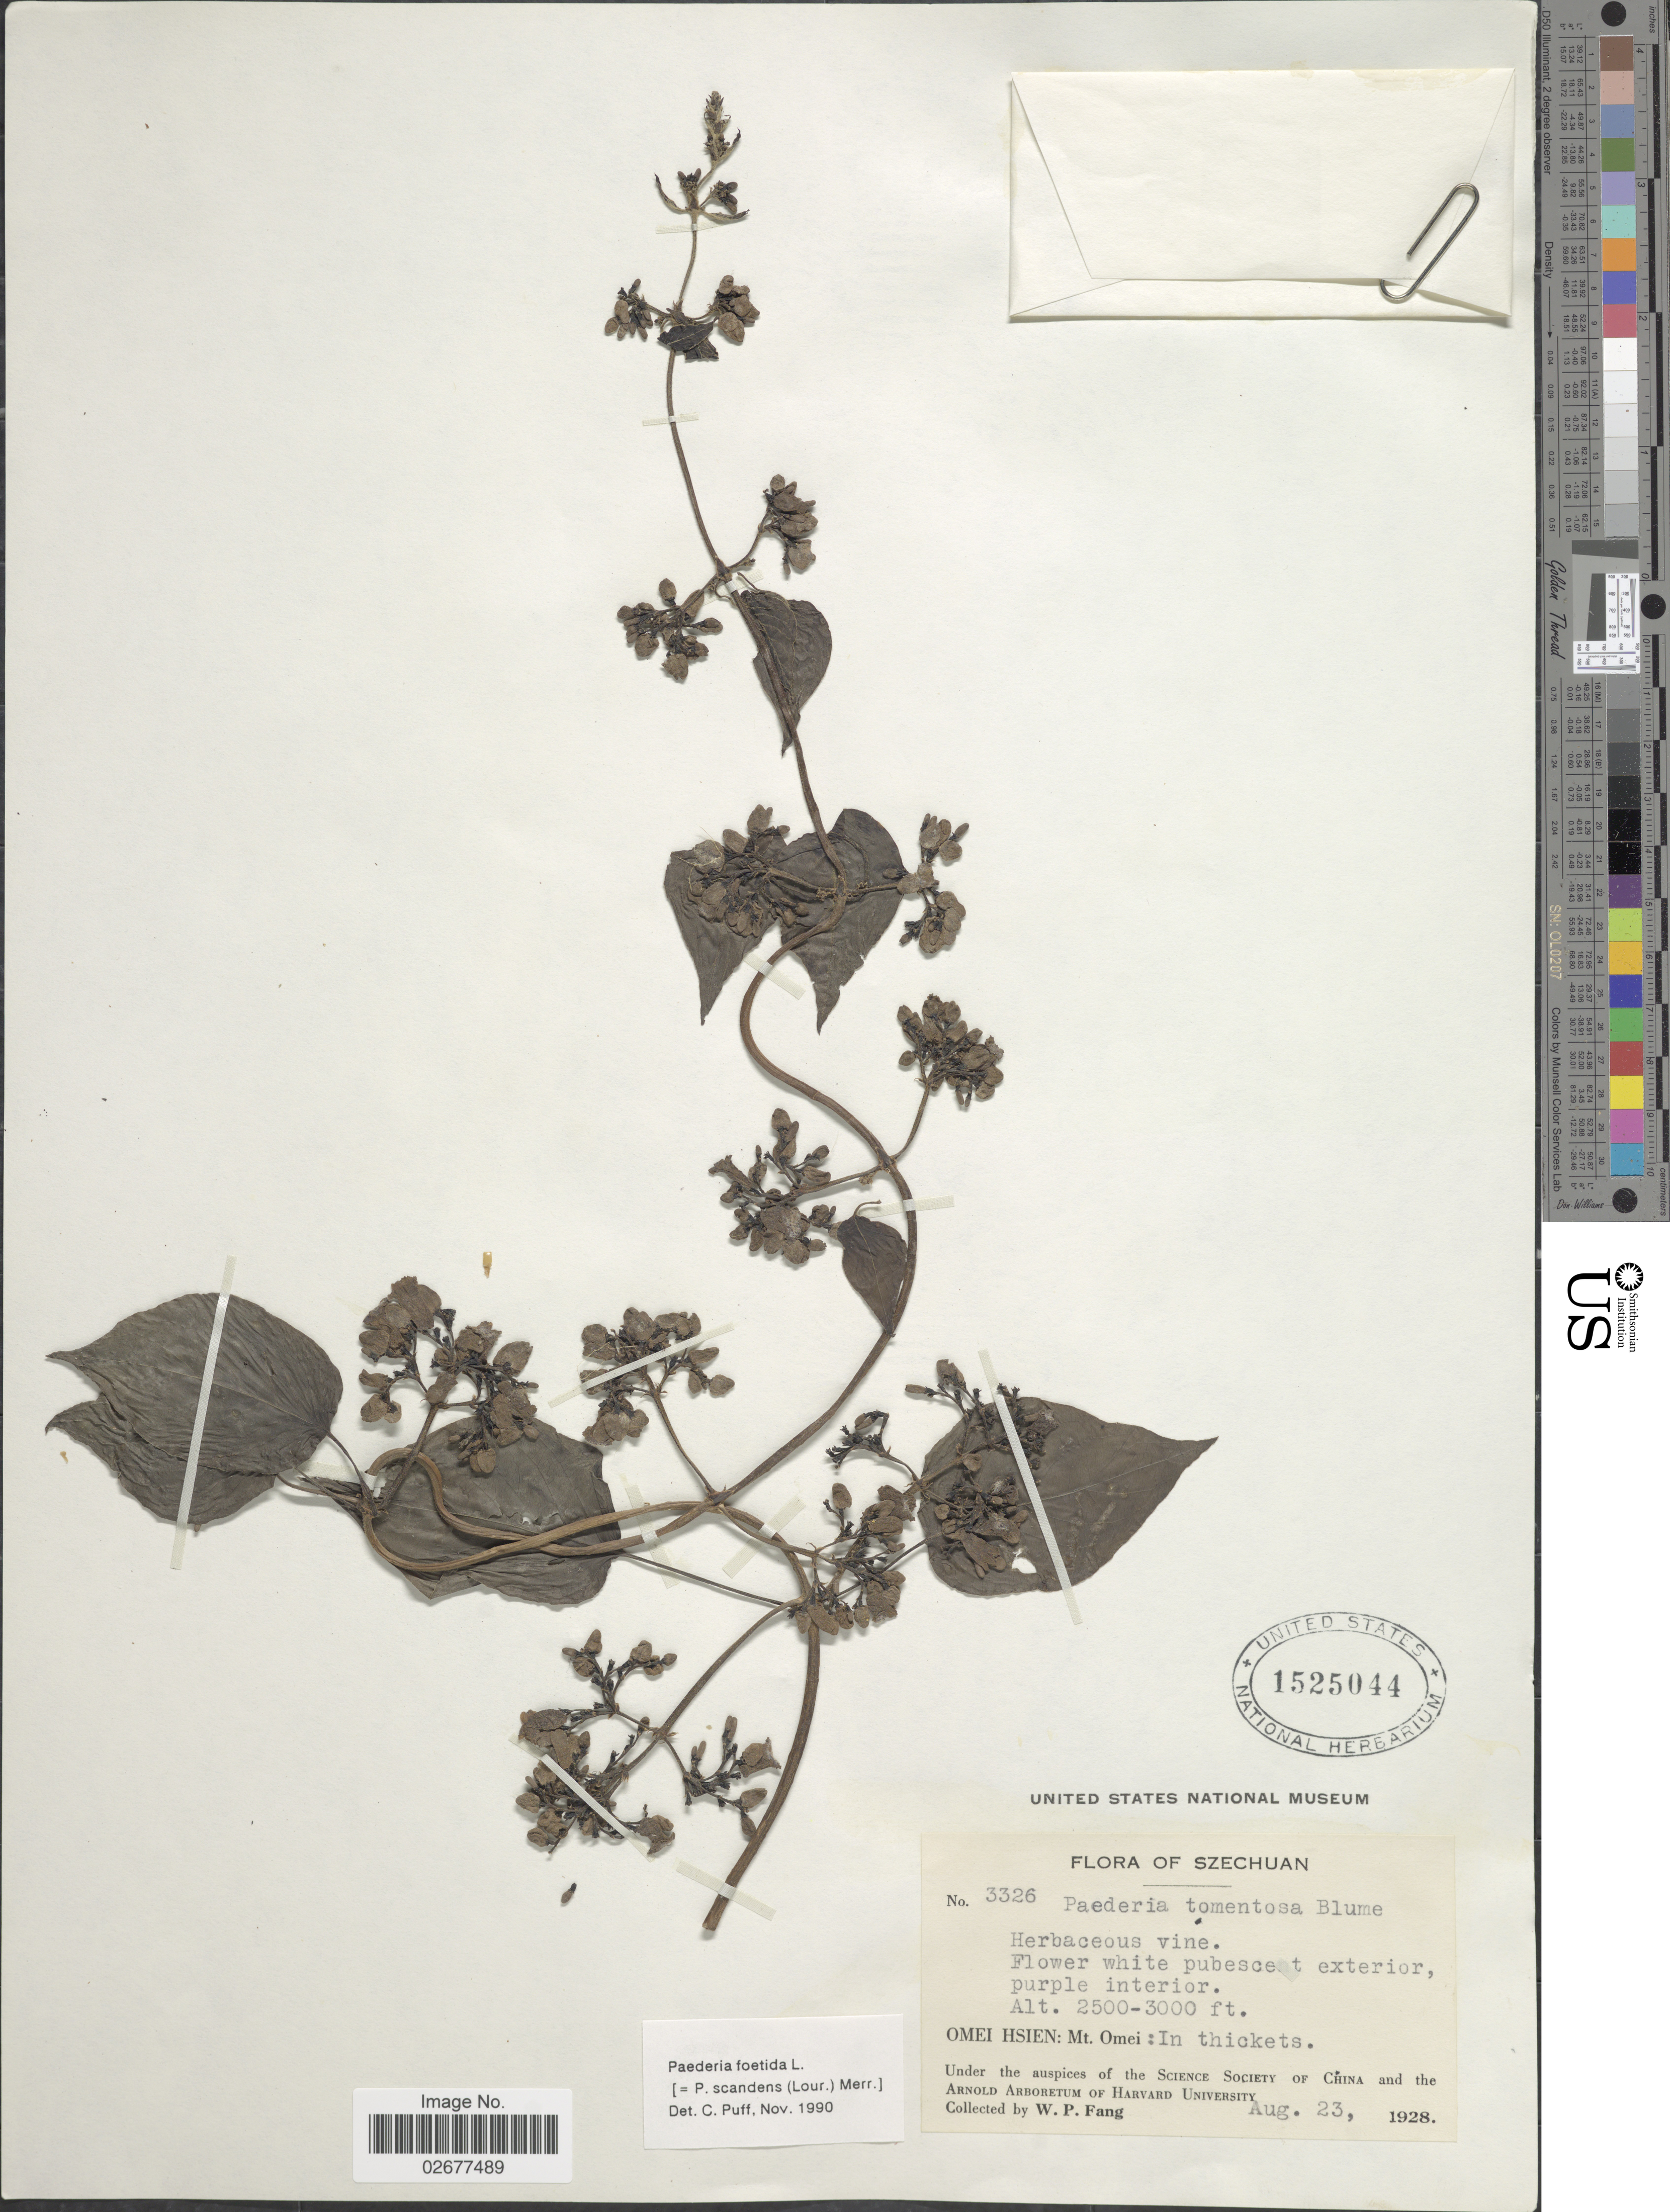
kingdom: Plantae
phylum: Tracheophyta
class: Magnoliopsida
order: Gentianales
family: Rubiaceae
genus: Paederia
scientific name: Paederia foetida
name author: L.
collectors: W. P. Fang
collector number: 3326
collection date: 1928-08-23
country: China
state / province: Sichuan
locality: Szechuan. Omei Hsien: Mt. Omei: In thickets.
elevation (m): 762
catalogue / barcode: US 1525044